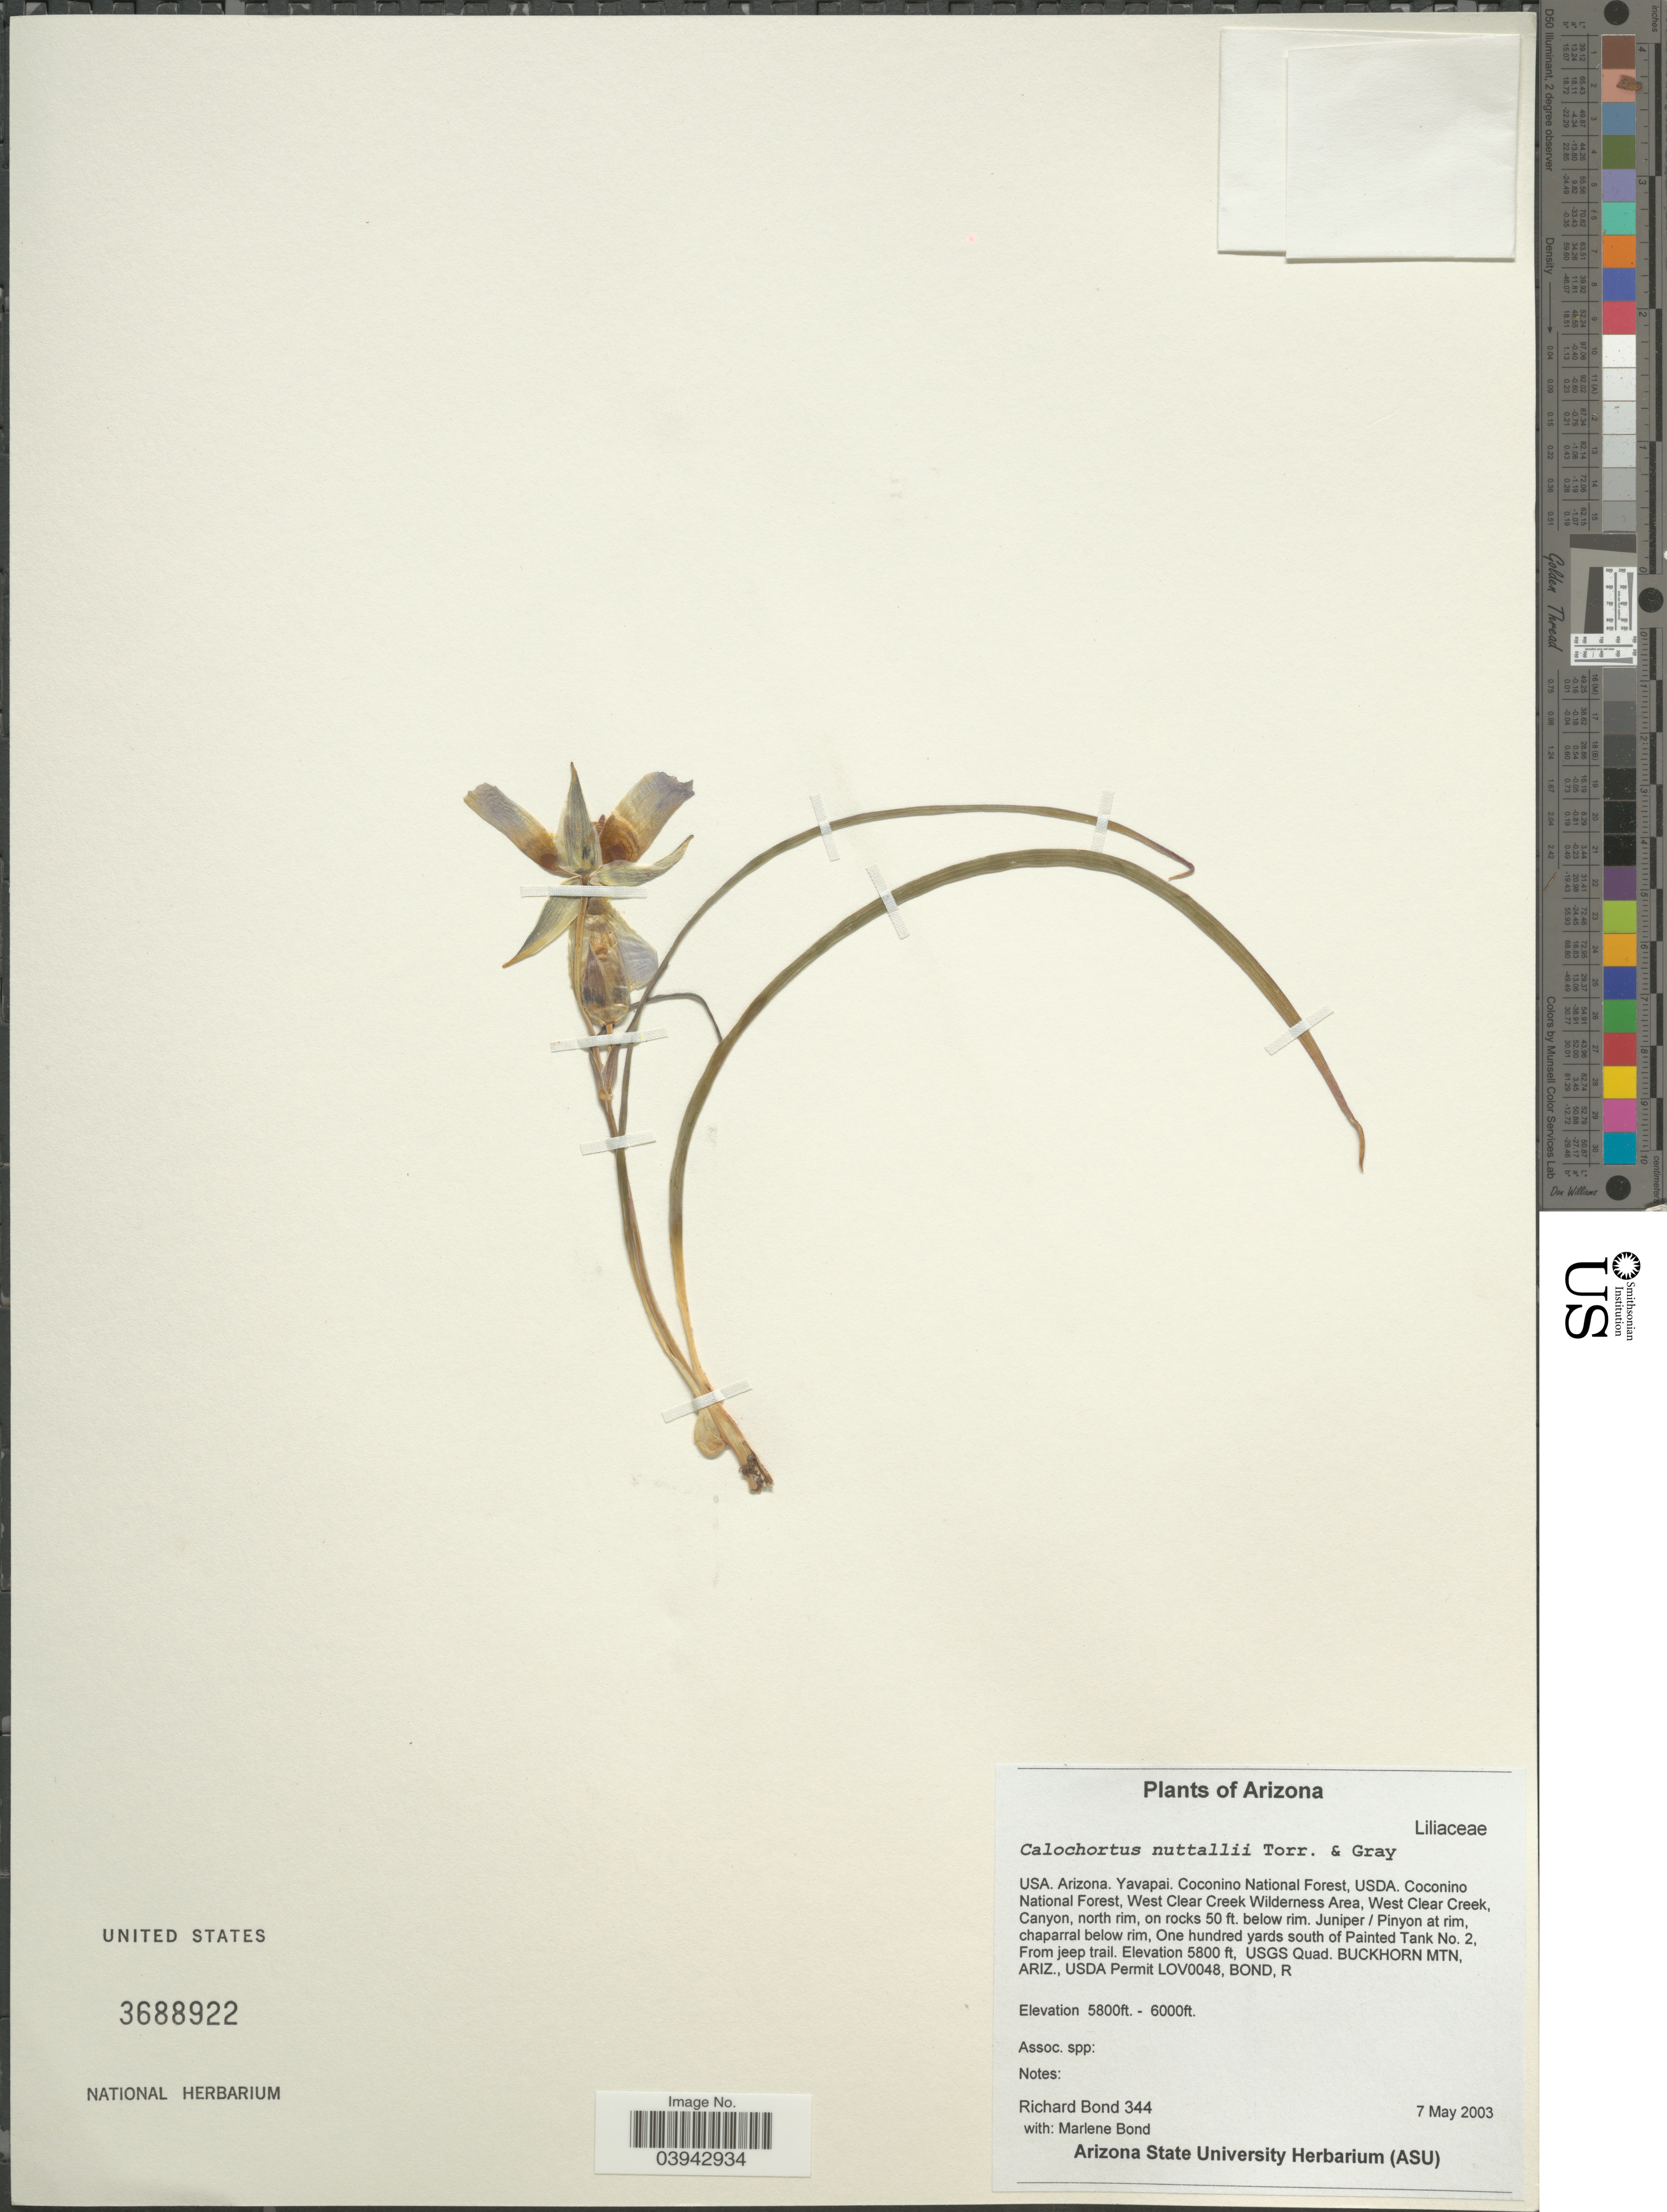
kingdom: Plantae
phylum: Tracheophyta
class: Liliopsida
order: Liliales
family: Liliaceae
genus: Calochortus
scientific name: Calochortus nuttallii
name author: Torr.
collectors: R. Bond & M. Bond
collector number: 344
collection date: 2003-05-07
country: United States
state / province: Arizona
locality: Yavapai. Coconino National Forest, USDA. Coconino National Forest, West Clear Creek Wilderness Area, West Clear Creek, Canyon. USGS Quad. Buckhorn Mtn, USDA Permit LOV0048, BOND, R.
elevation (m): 1768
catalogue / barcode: US 3688922